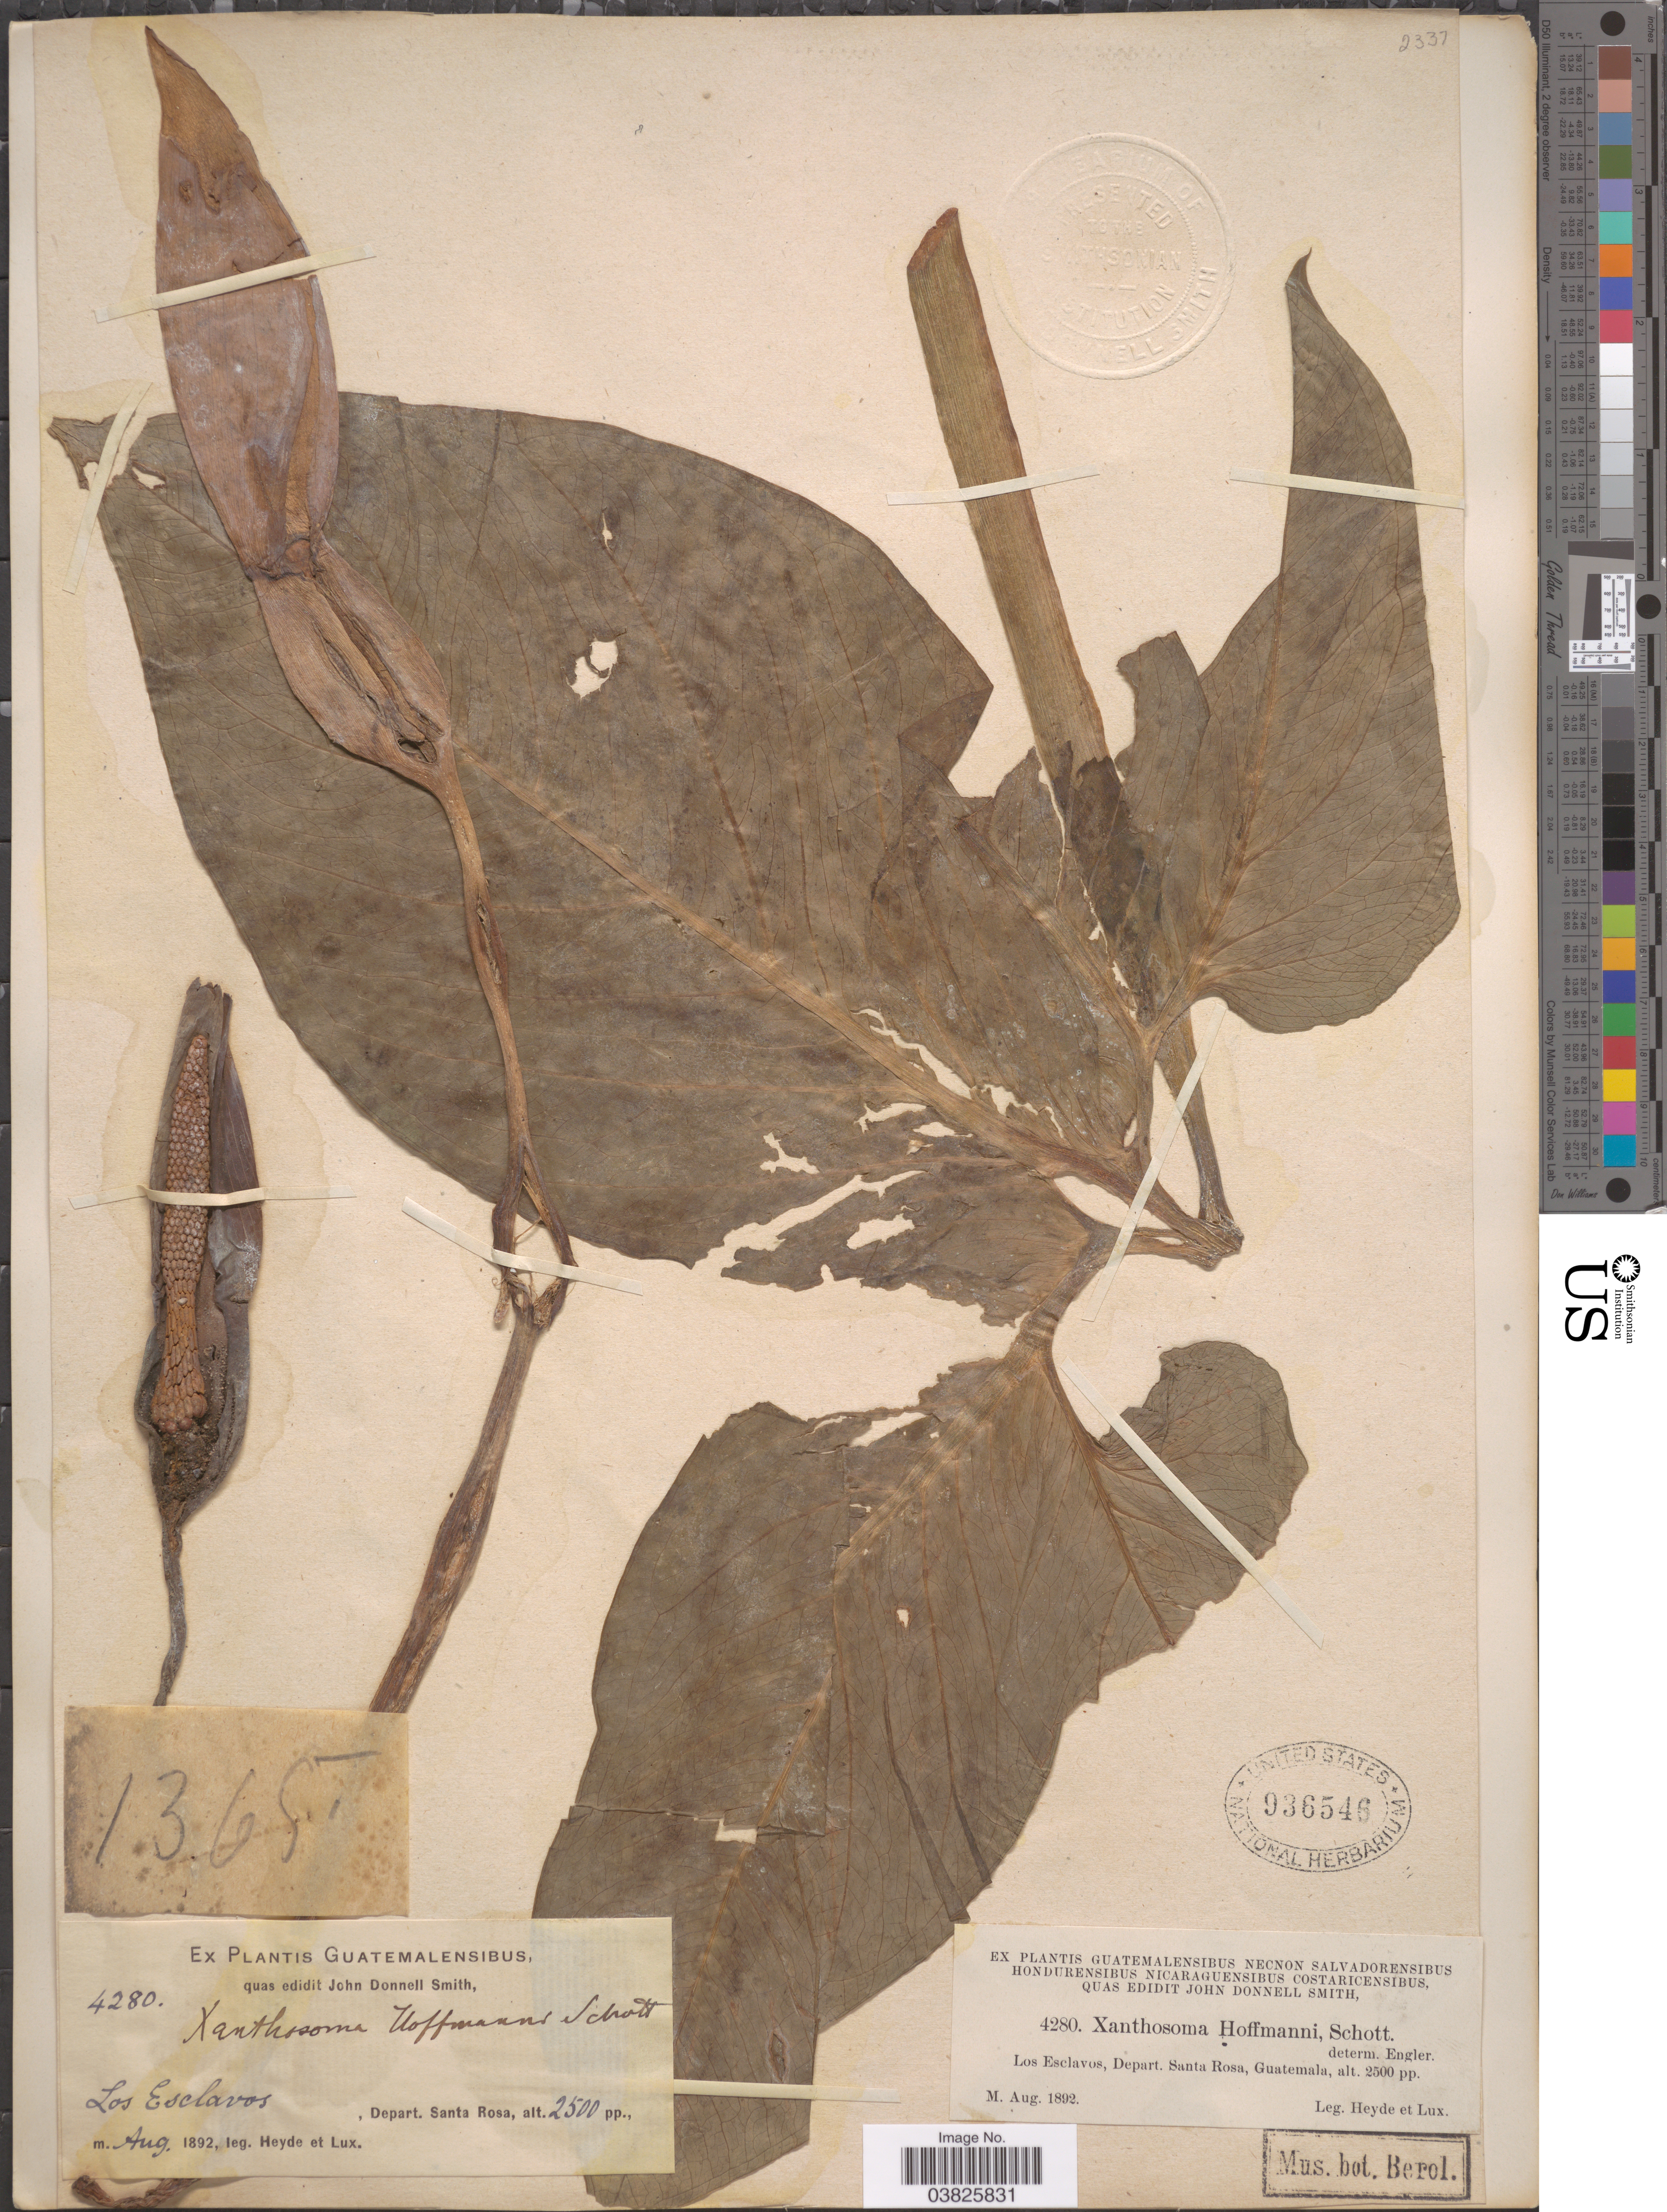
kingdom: Plantae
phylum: Tracheophyta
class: Liliopsida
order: Alismatales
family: Araceae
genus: Xanthosoma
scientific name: Xanthosoma hoffmannii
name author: (Schott) Schott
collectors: Heyde & Lux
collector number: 4280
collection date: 1892-08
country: Guatemala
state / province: Santa Rosa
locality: Los Esclavos, Depart. Santa Rosa.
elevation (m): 762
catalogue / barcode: US 936546